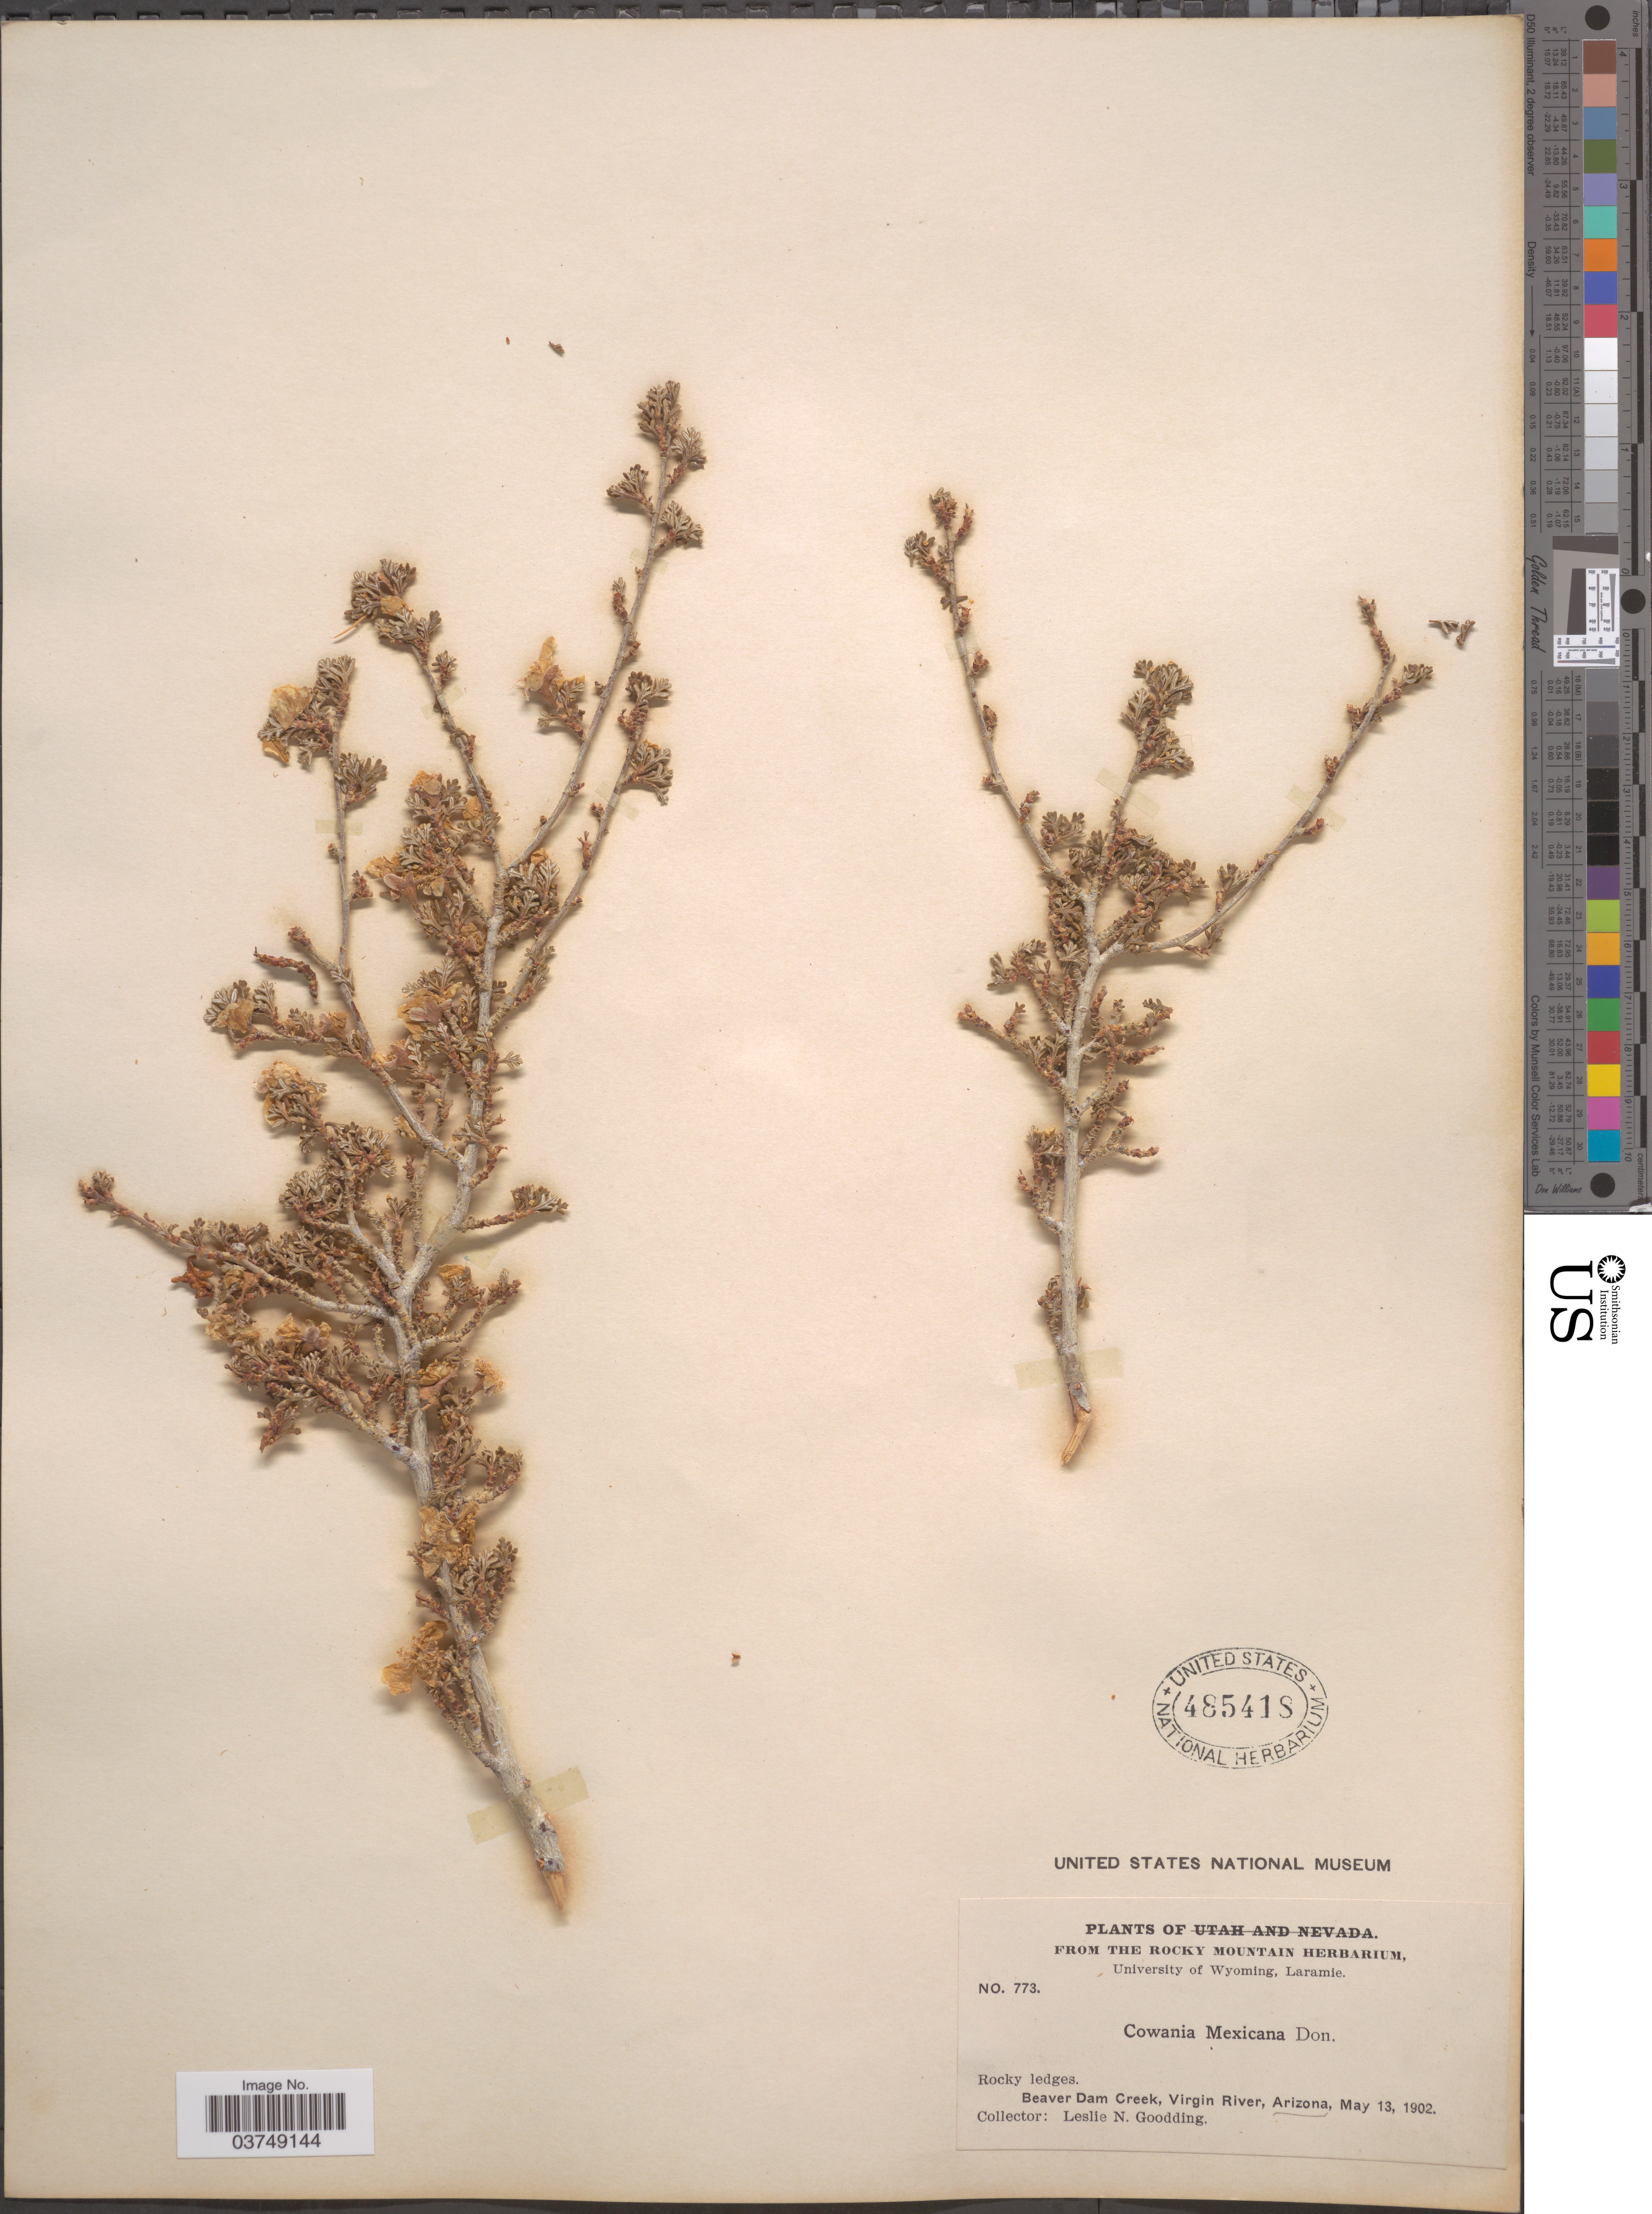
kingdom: Plantae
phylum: Tracheophyta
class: Magnoliopsida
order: Rosales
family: Rosaceae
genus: Purshia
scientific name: Purshia stansburyana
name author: (Torr.) Henrickson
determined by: Strong, Mark T., (BOT), Smithsonian Institution - National Museum of Natural History (UNITED STATES)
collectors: L. N. Goodding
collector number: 773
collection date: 1902-05-13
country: United States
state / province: Arizona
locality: Beaver Dam Creek, Virgin River.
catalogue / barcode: US 485418